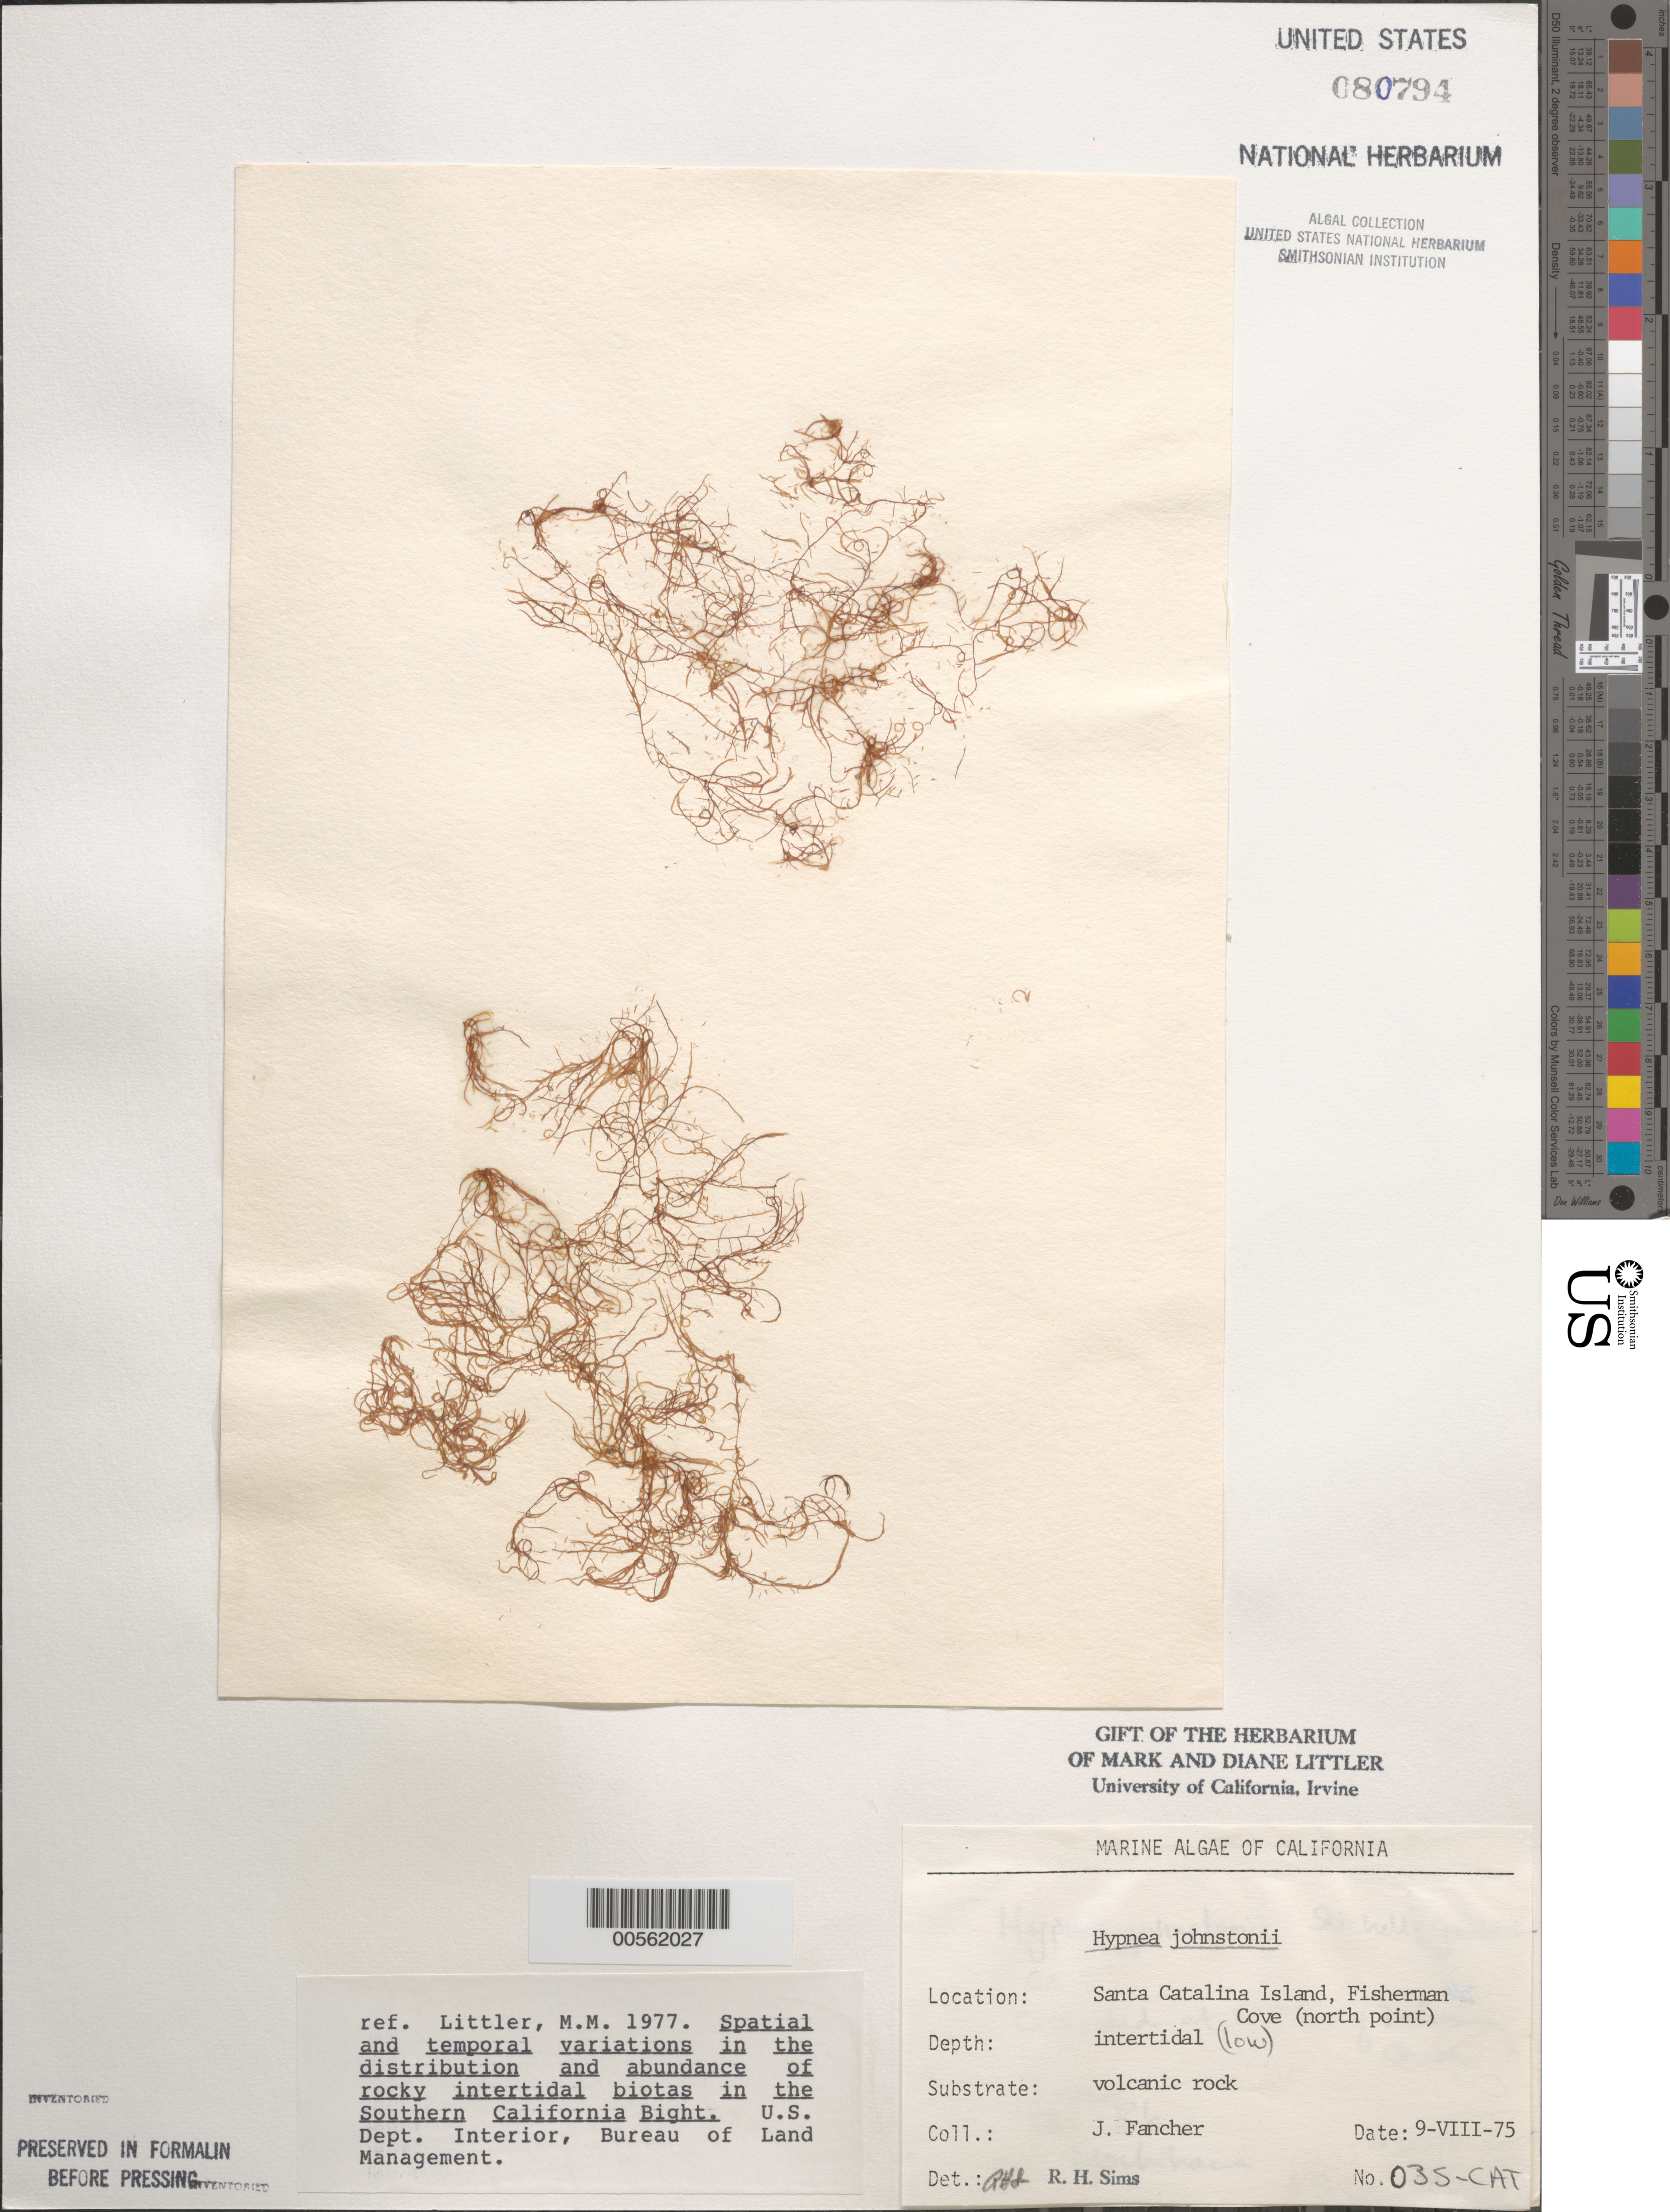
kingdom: Plantae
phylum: Rhodophyta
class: Florideophyceae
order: Gigartinales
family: Cystocloniaceae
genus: Hypnea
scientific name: Hypnea johnstonii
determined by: Sims, Robert H.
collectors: J. Fancher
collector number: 035-CAT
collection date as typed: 09 Aug 1975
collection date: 1975-08-09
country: United States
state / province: California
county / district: Los Angeles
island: Santa Catalina Island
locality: Fishermen Cove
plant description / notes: BLM-SOCALBIGHT Rocky Intertidal Survey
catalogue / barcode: US 80794